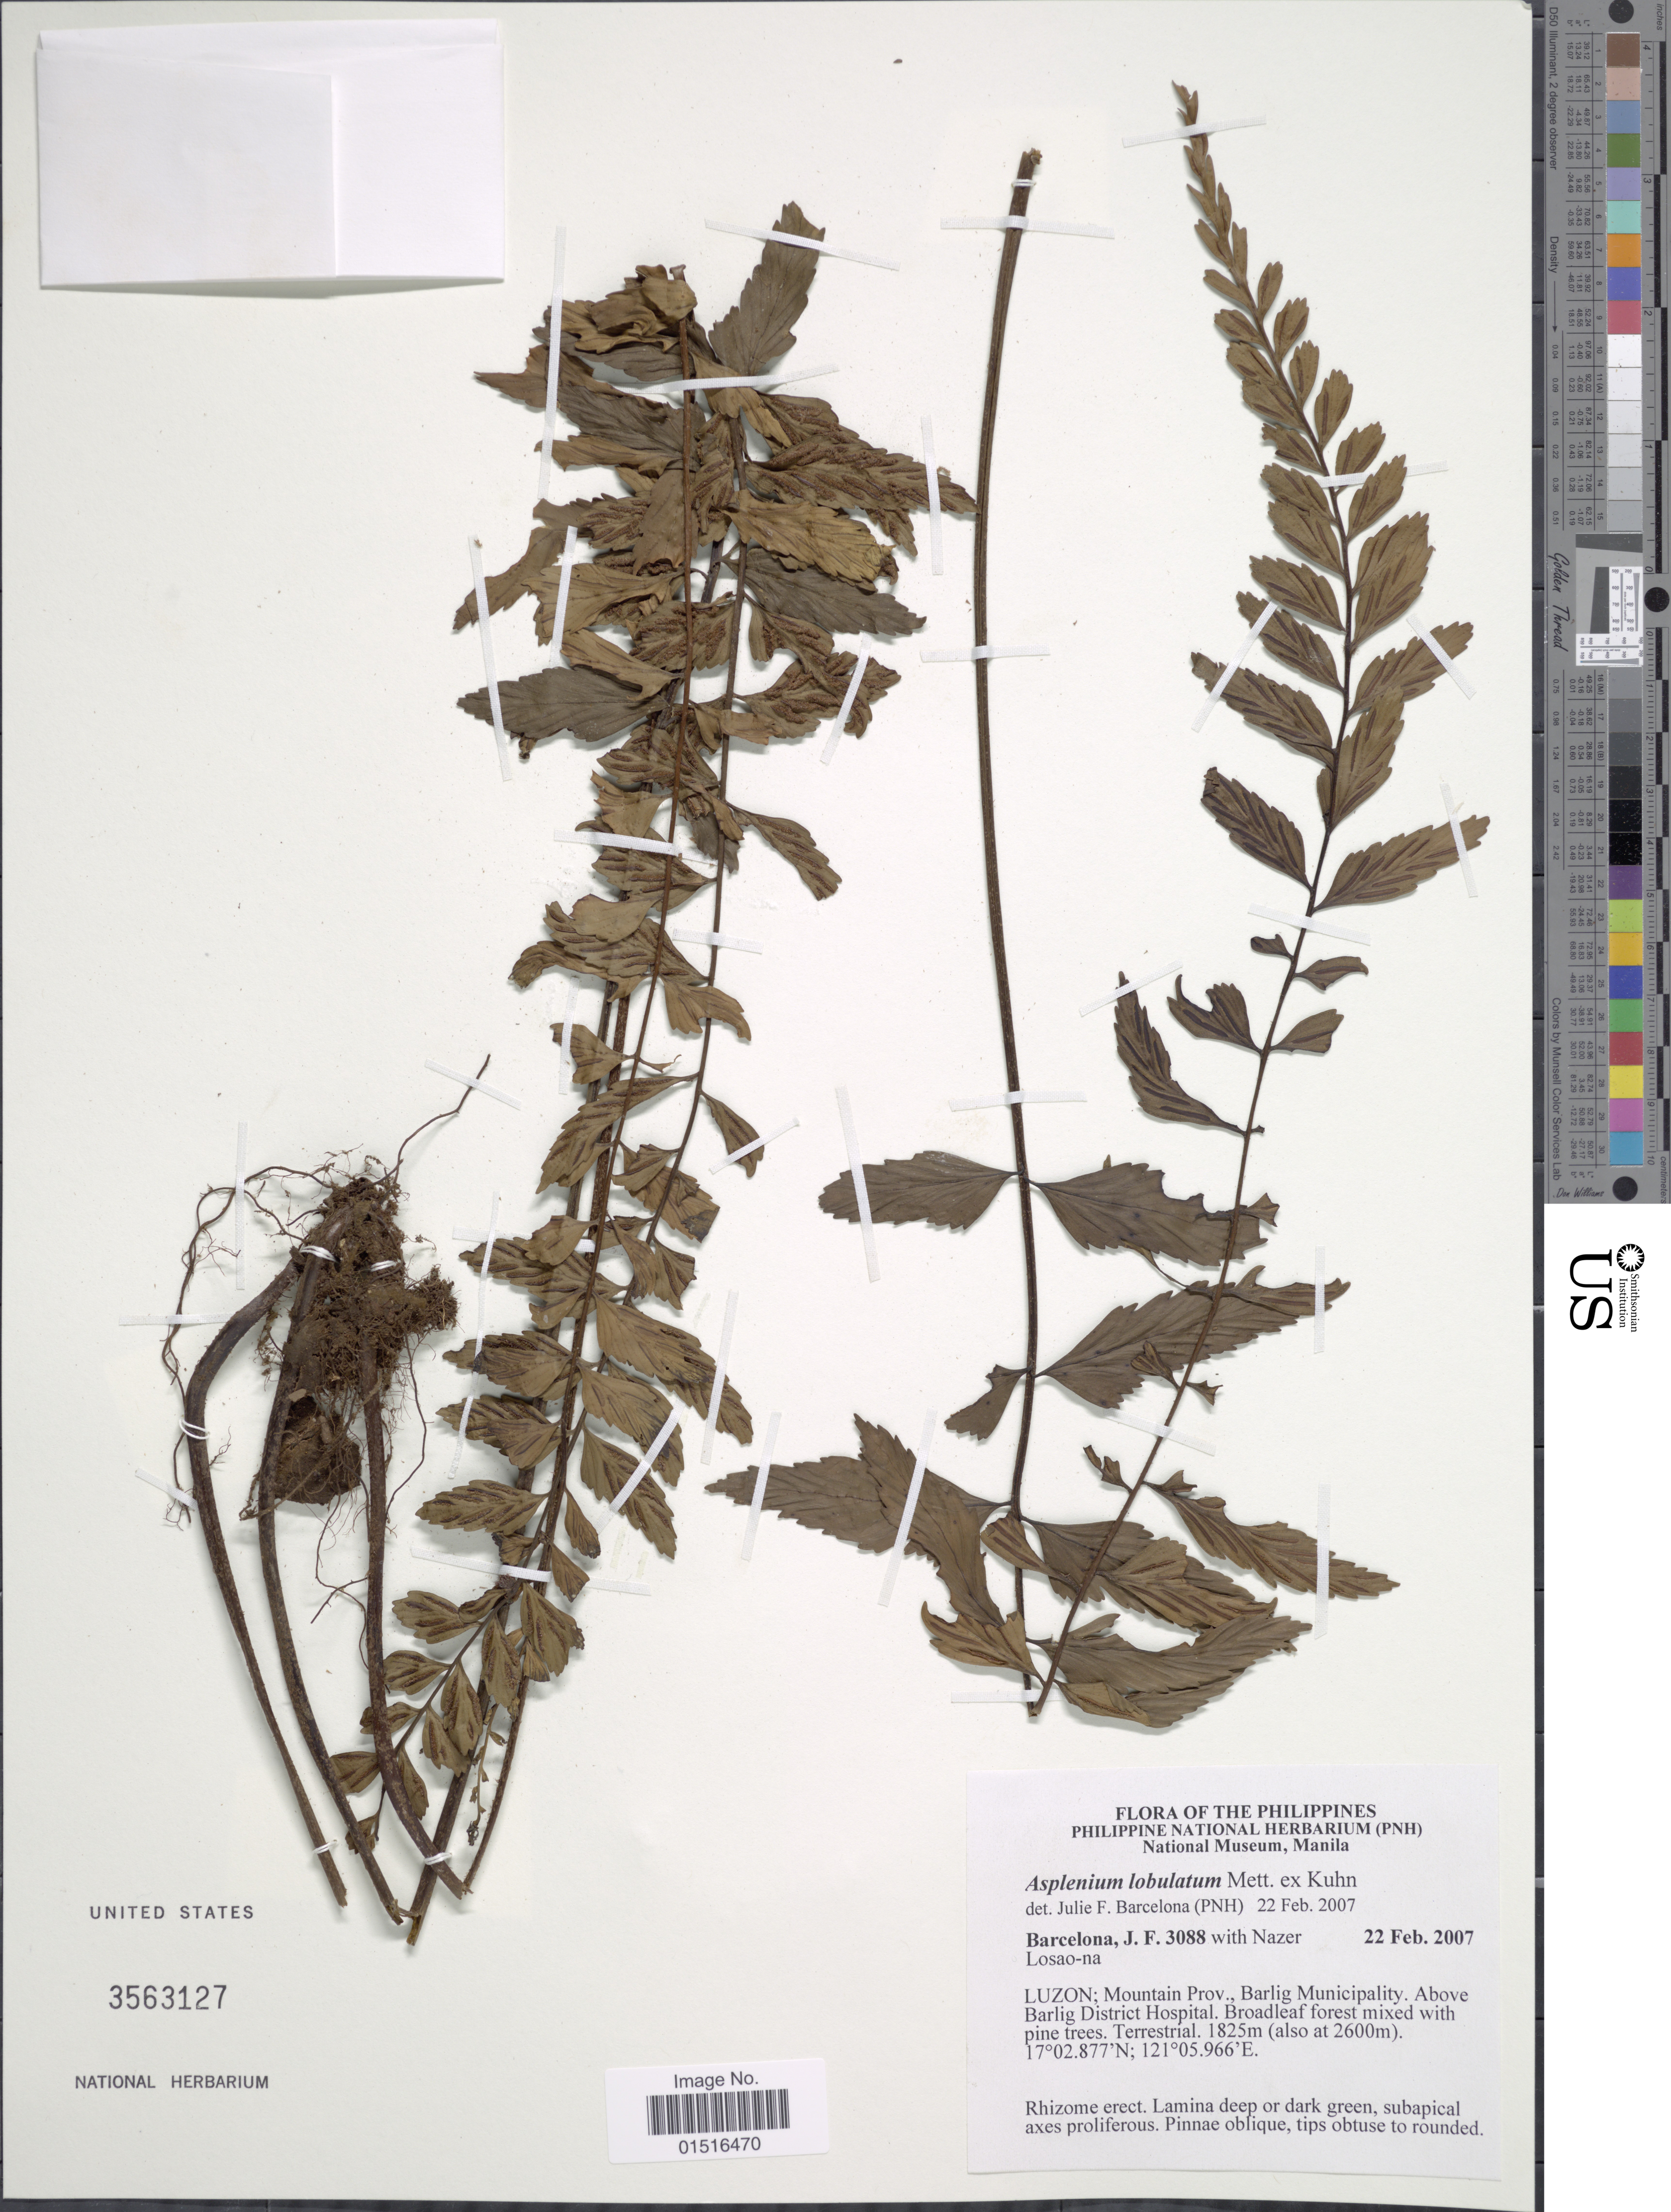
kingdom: Plantae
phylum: Tracheophyta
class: Polypodiopsida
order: Polypodiales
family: Aspleniaceae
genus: Asplenium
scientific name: Asplenium lobulatum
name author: Mett.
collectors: J. F. Barcelona & N. Losao-na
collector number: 3088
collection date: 2007-02-22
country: Philippines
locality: Luzon; Mountain Prov., Barlig Municipality, Above Barlig District Hospital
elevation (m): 1825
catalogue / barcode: US 3563127